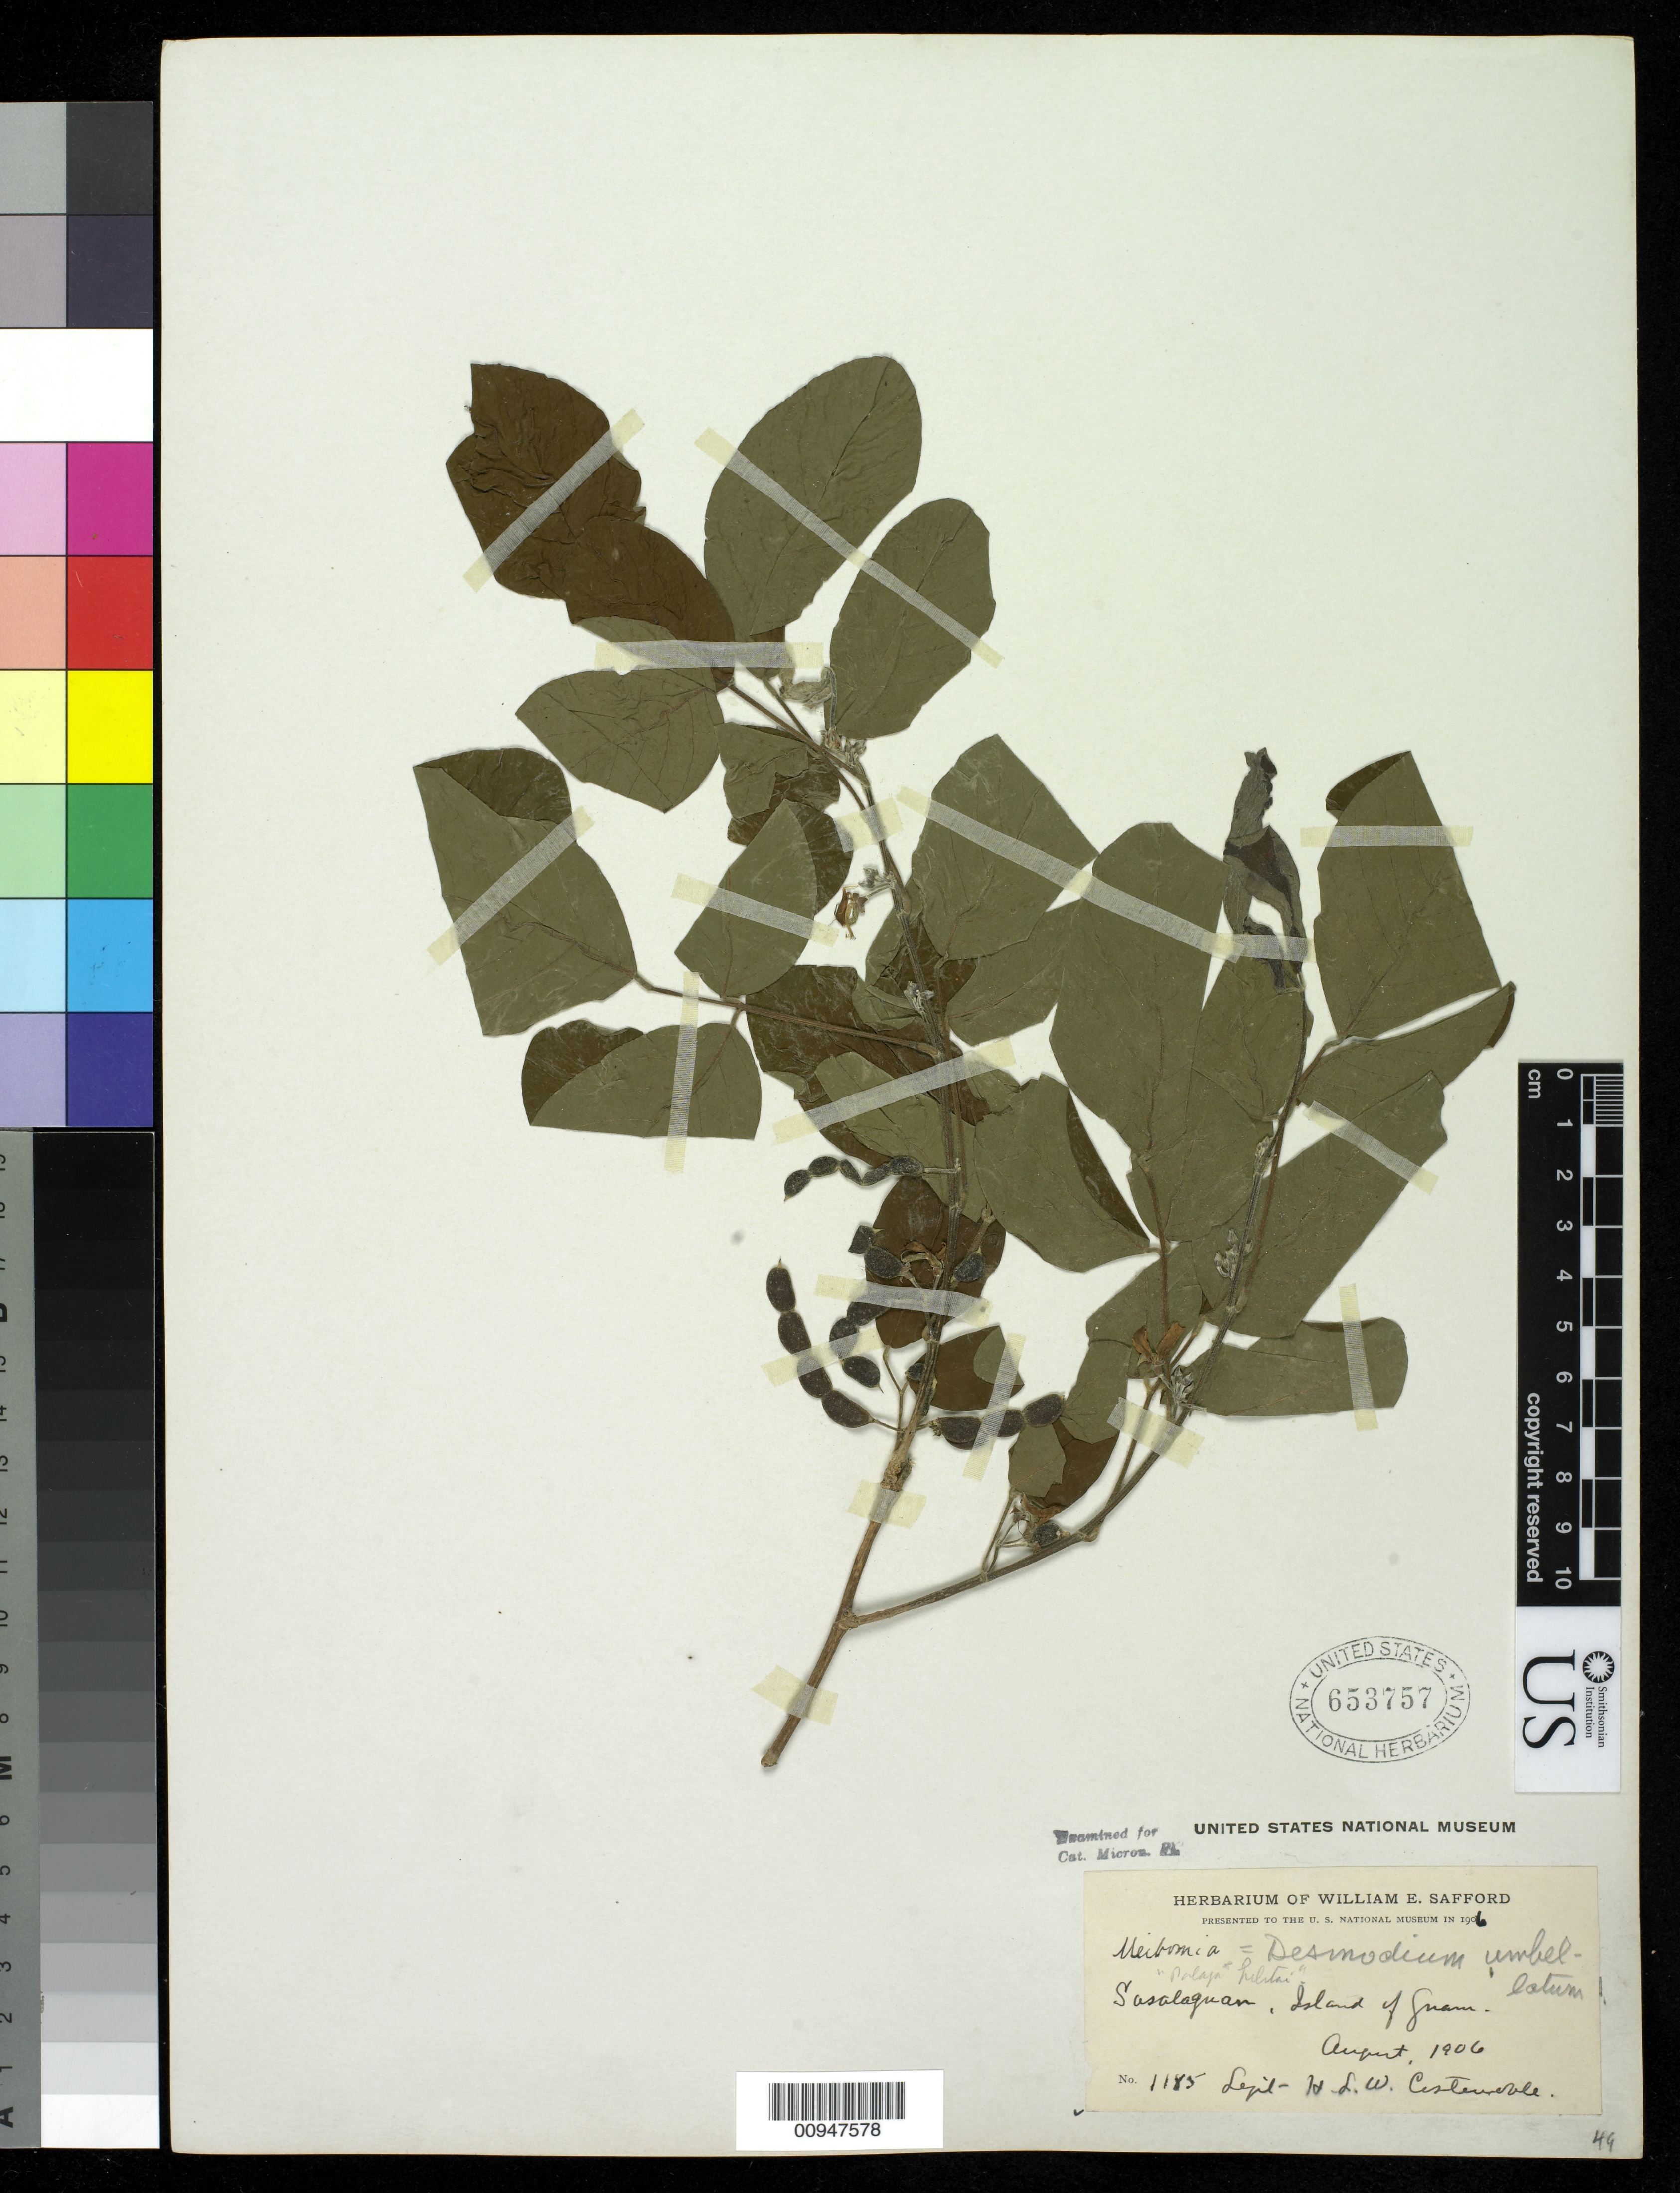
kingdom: Plantae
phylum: Tracheophyta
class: Magnoliopsida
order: Fabales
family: Fabaceae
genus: Dendrolobium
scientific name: Dendrolobium umbellatum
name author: (L.) Benth.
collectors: H. Costenoble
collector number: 1185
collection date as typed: Aug 1906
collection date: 1906-08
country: Guam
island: Guam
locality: Sasalaquam, Island of Guam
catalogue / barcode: US 653757